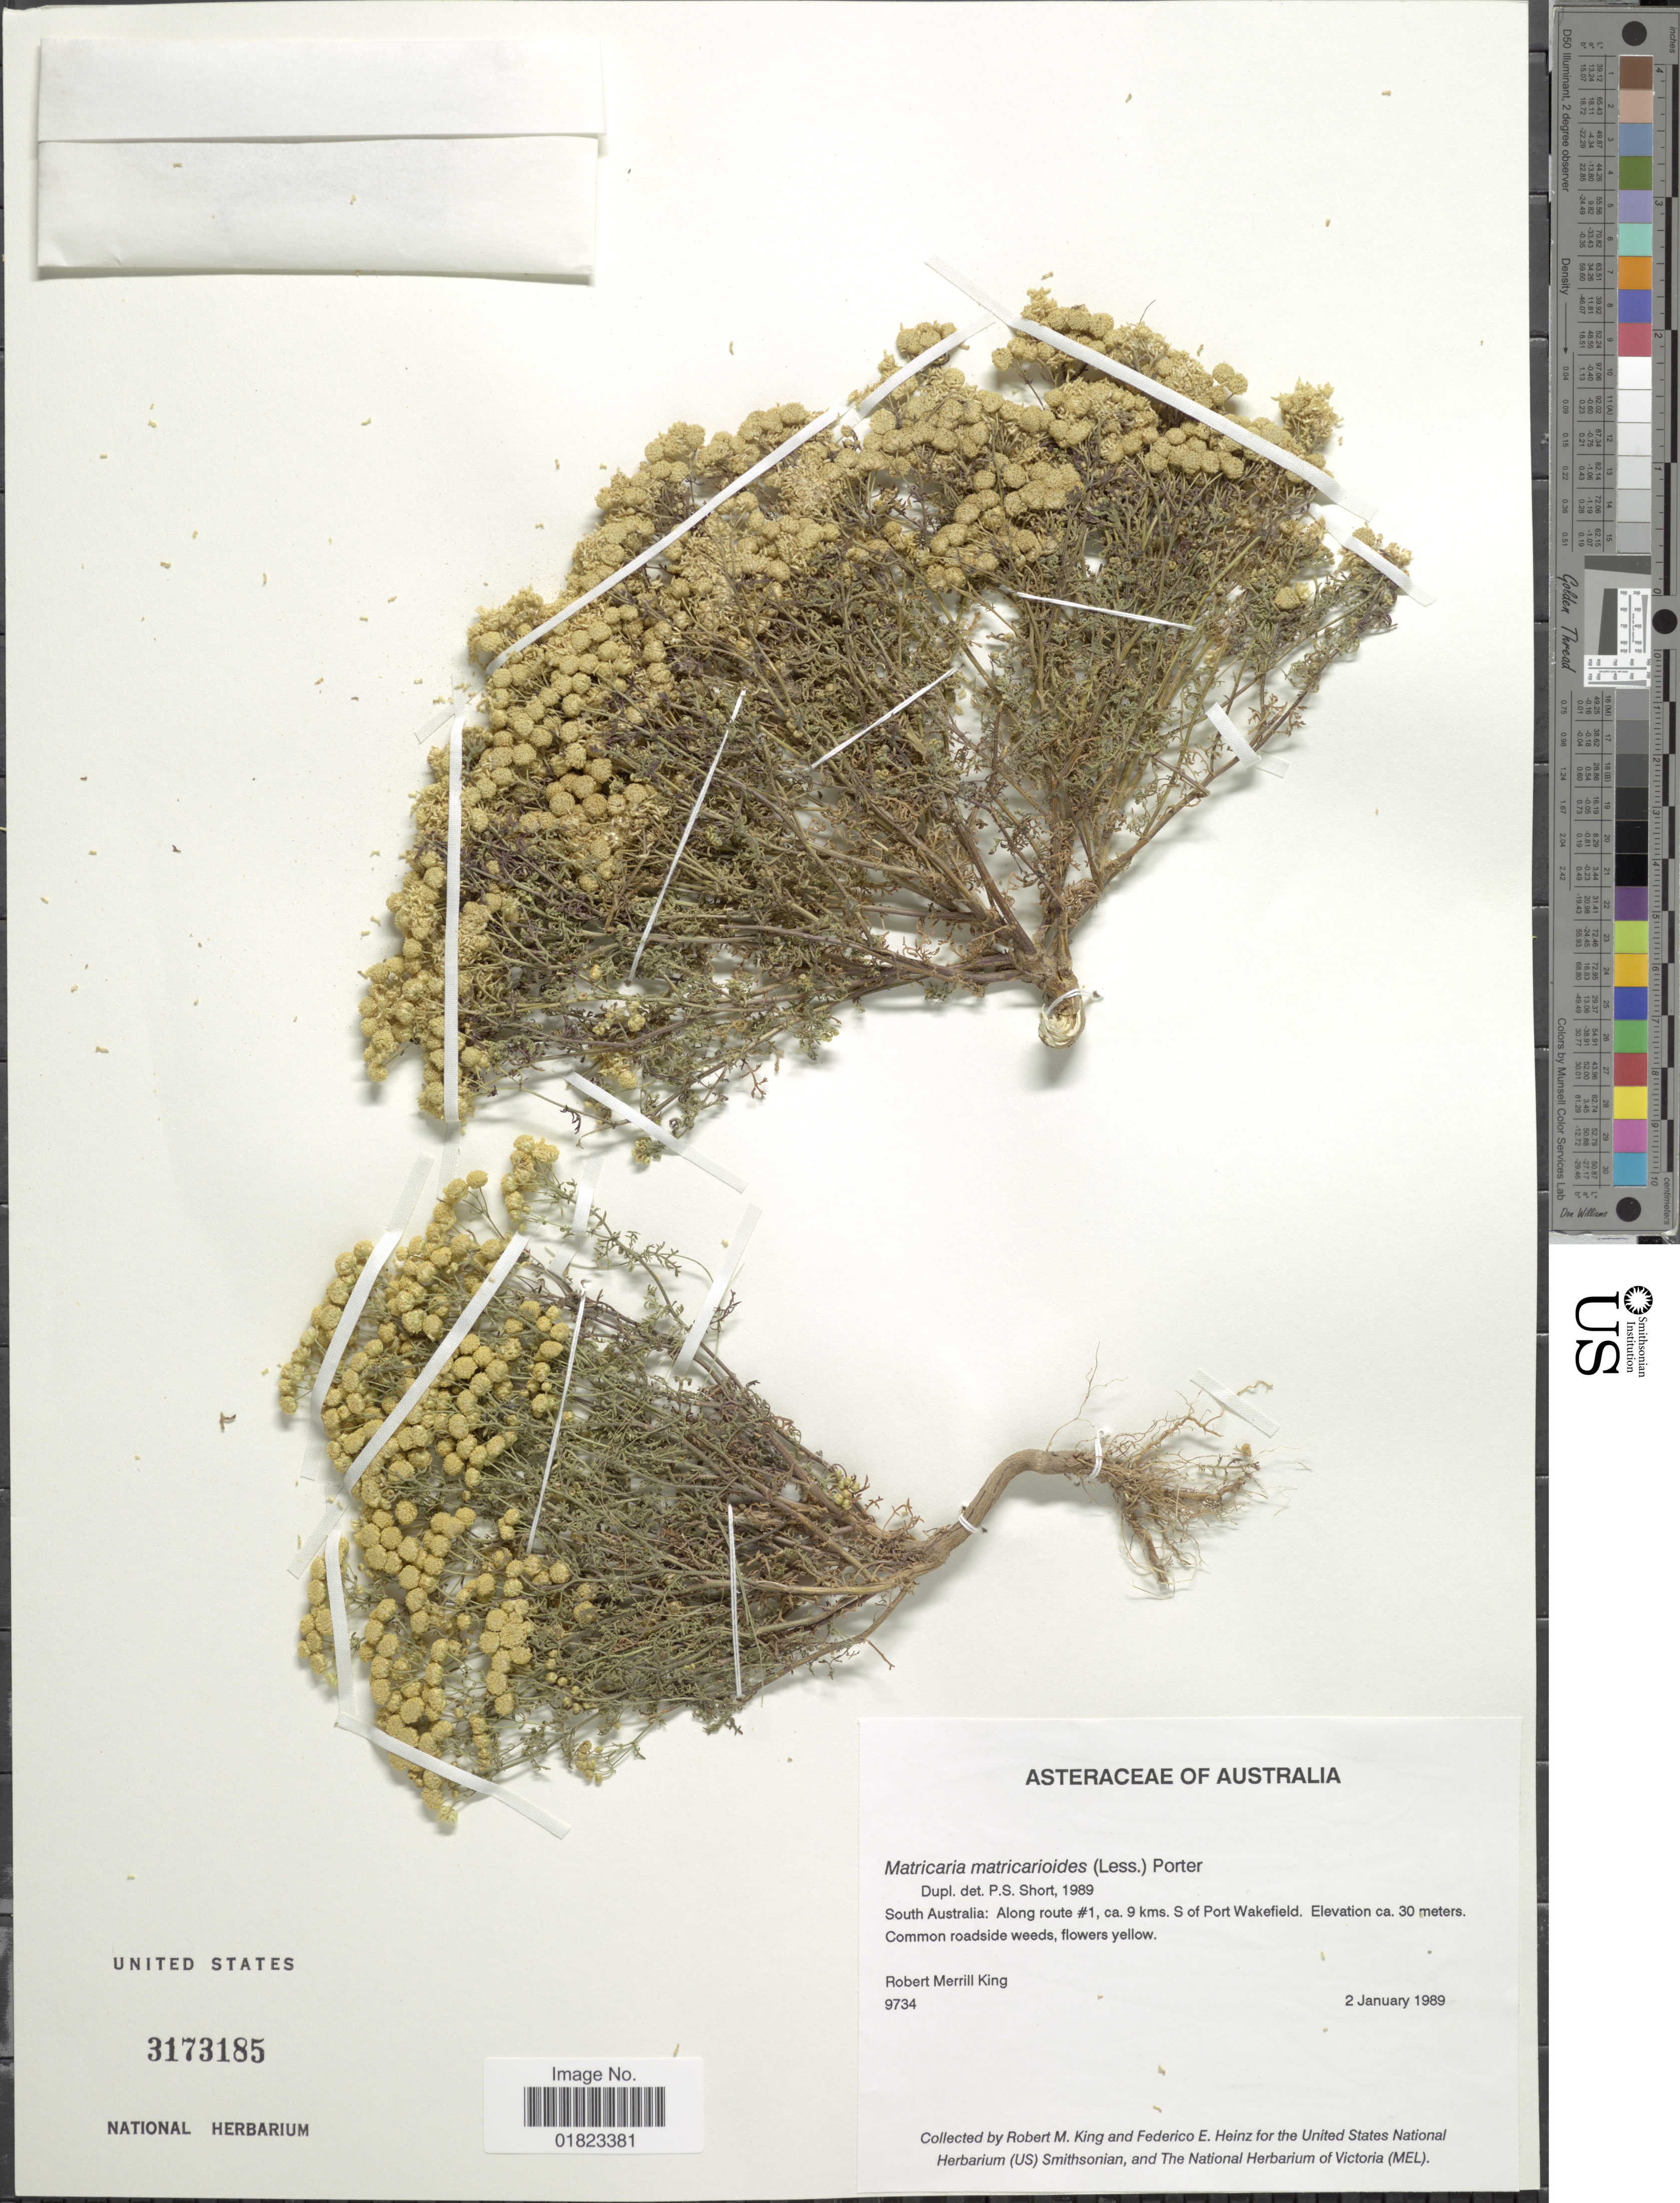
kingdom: Plantae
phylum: Tracheophyta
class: Magnoliopsida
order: Asterales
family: Asteraceae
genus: Matricaria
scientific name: Matricaria matricarioides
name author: (Less.) Porter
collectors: R. M. King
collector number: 9734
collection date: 1989-01-02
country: Australia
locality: South Australia: Along route #1, ca. 9 kms. S of Port Wakerfield.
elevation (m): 30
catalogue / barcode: US 3173185